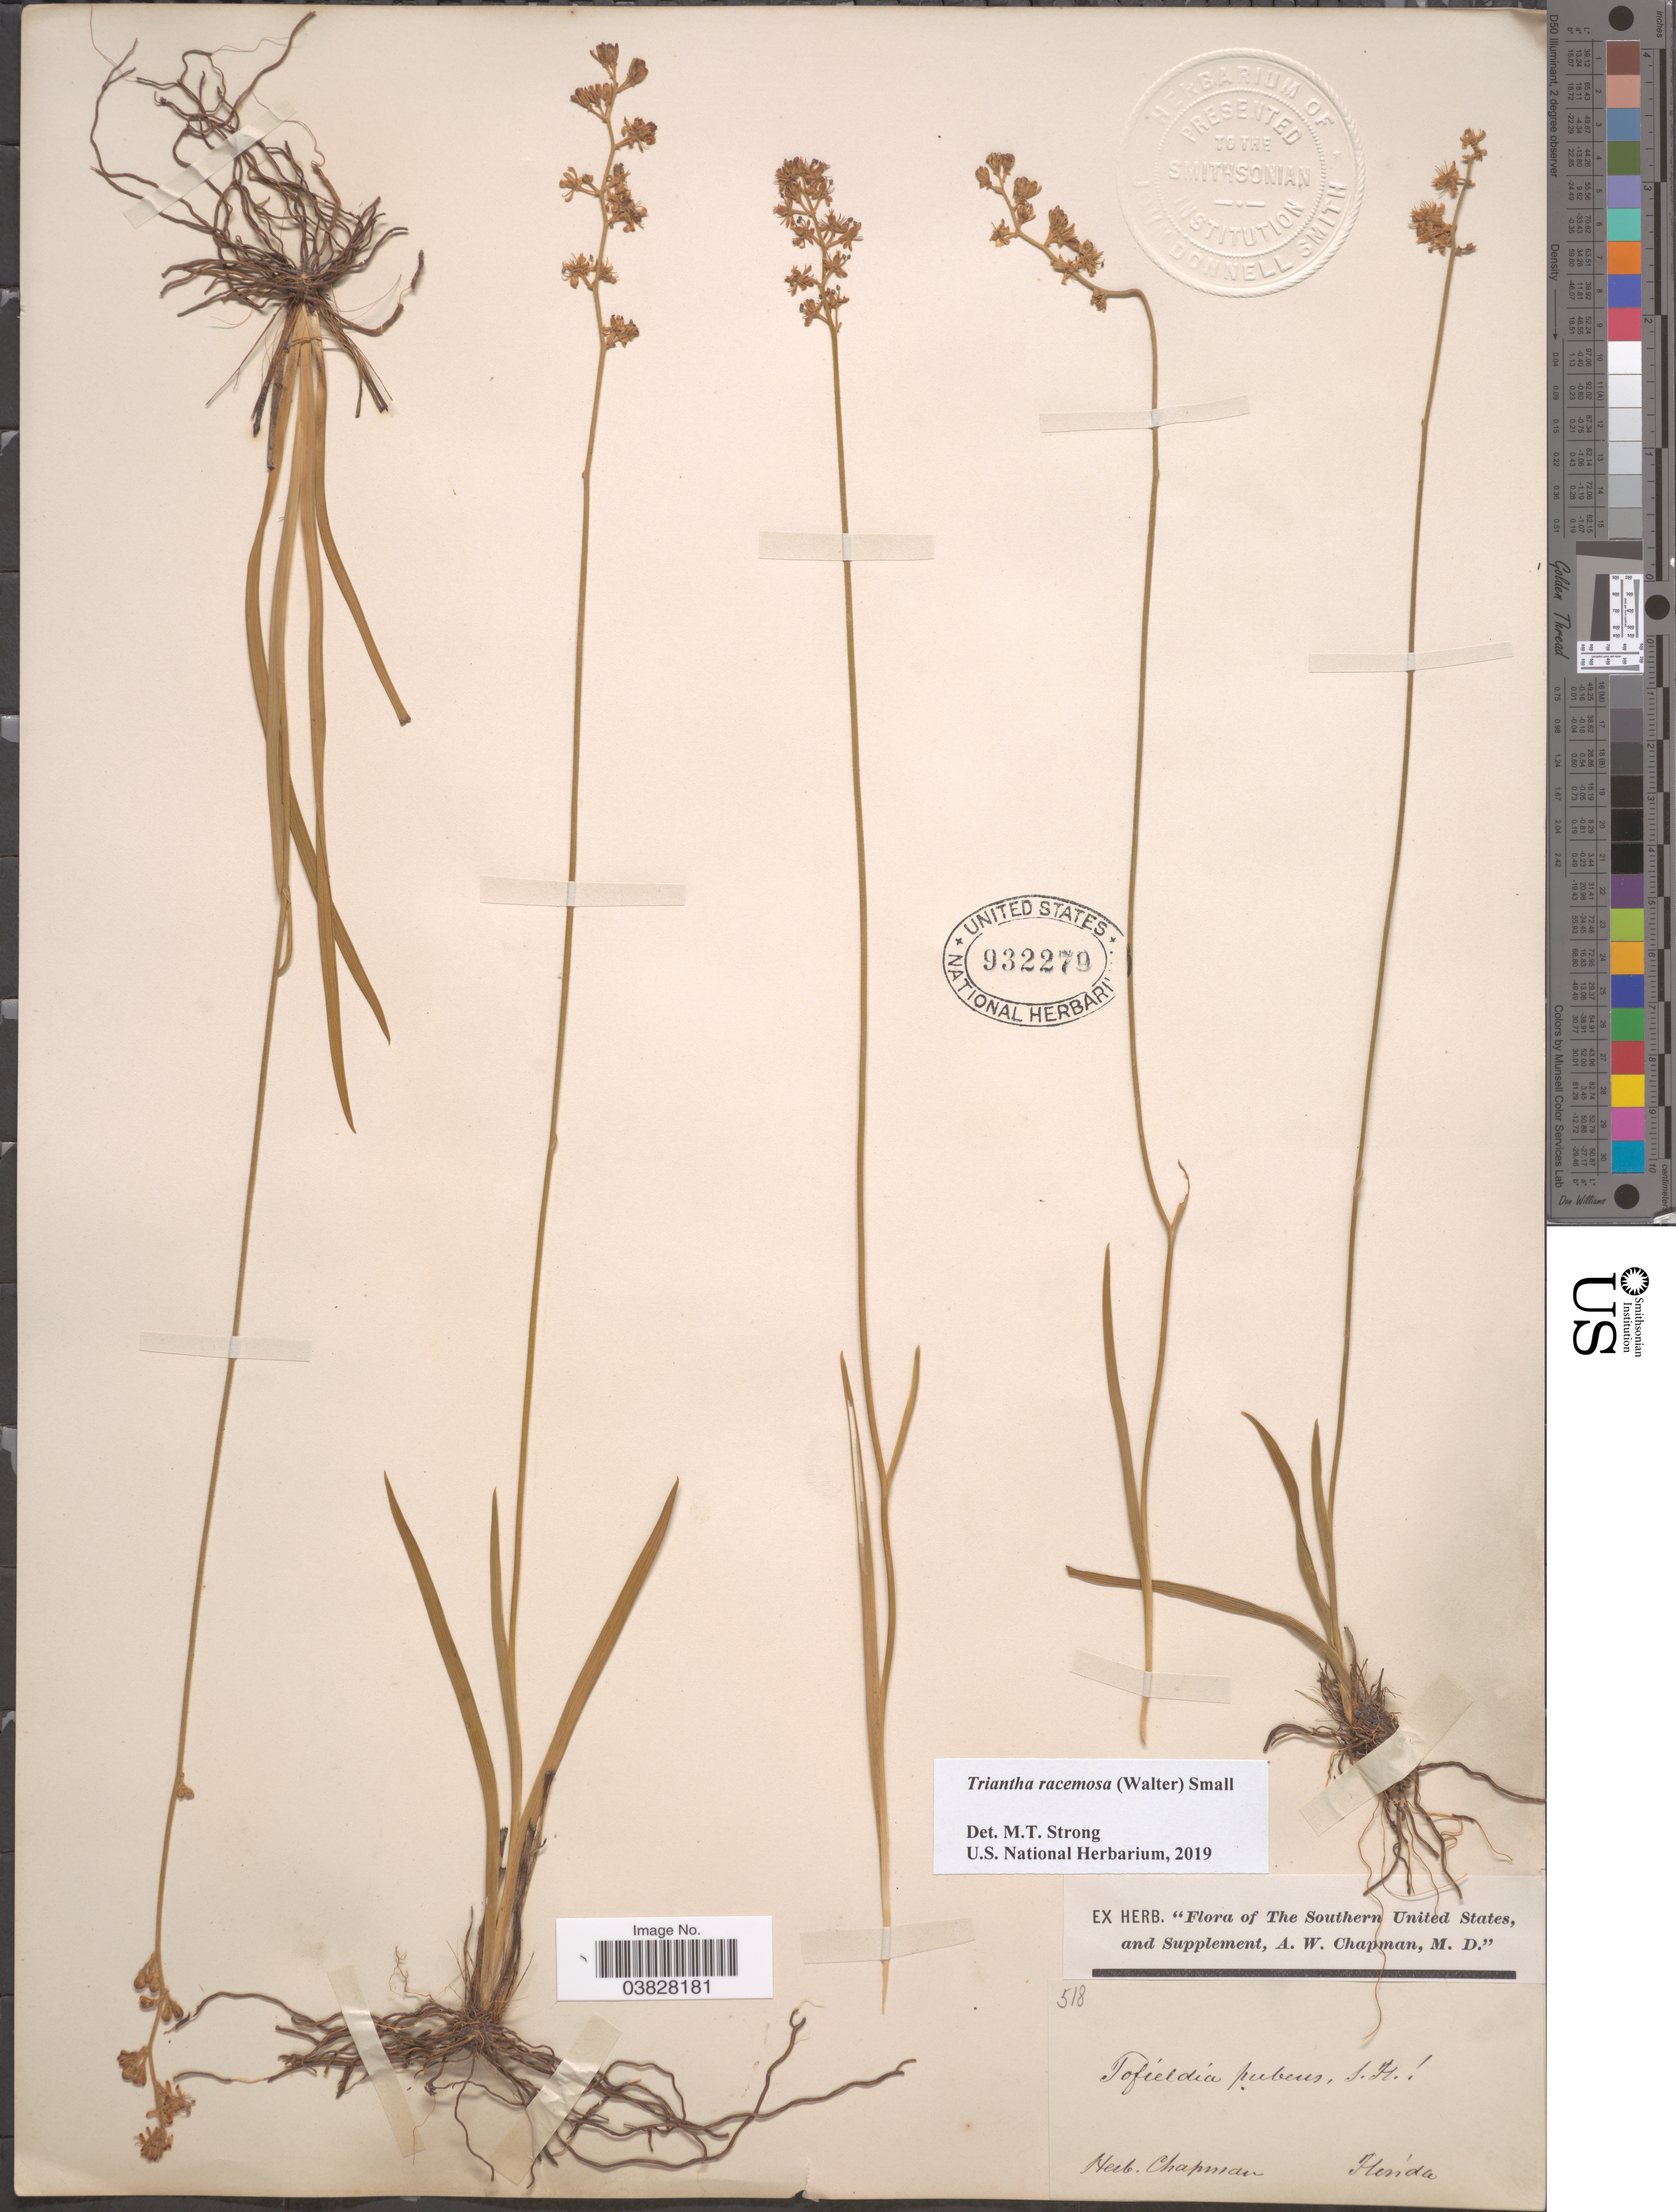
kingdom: Plantae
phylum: Tracheophyta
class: Liliopsida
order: Alismatales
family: Tofieldiaceae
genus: Triantha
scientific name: Triantha racemosa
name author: (Walter) Small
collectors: ex herb. A.W. Chapman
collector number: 518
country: United States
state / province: Florida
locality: The Southern United States, and Supplement.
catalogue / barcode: US 932279